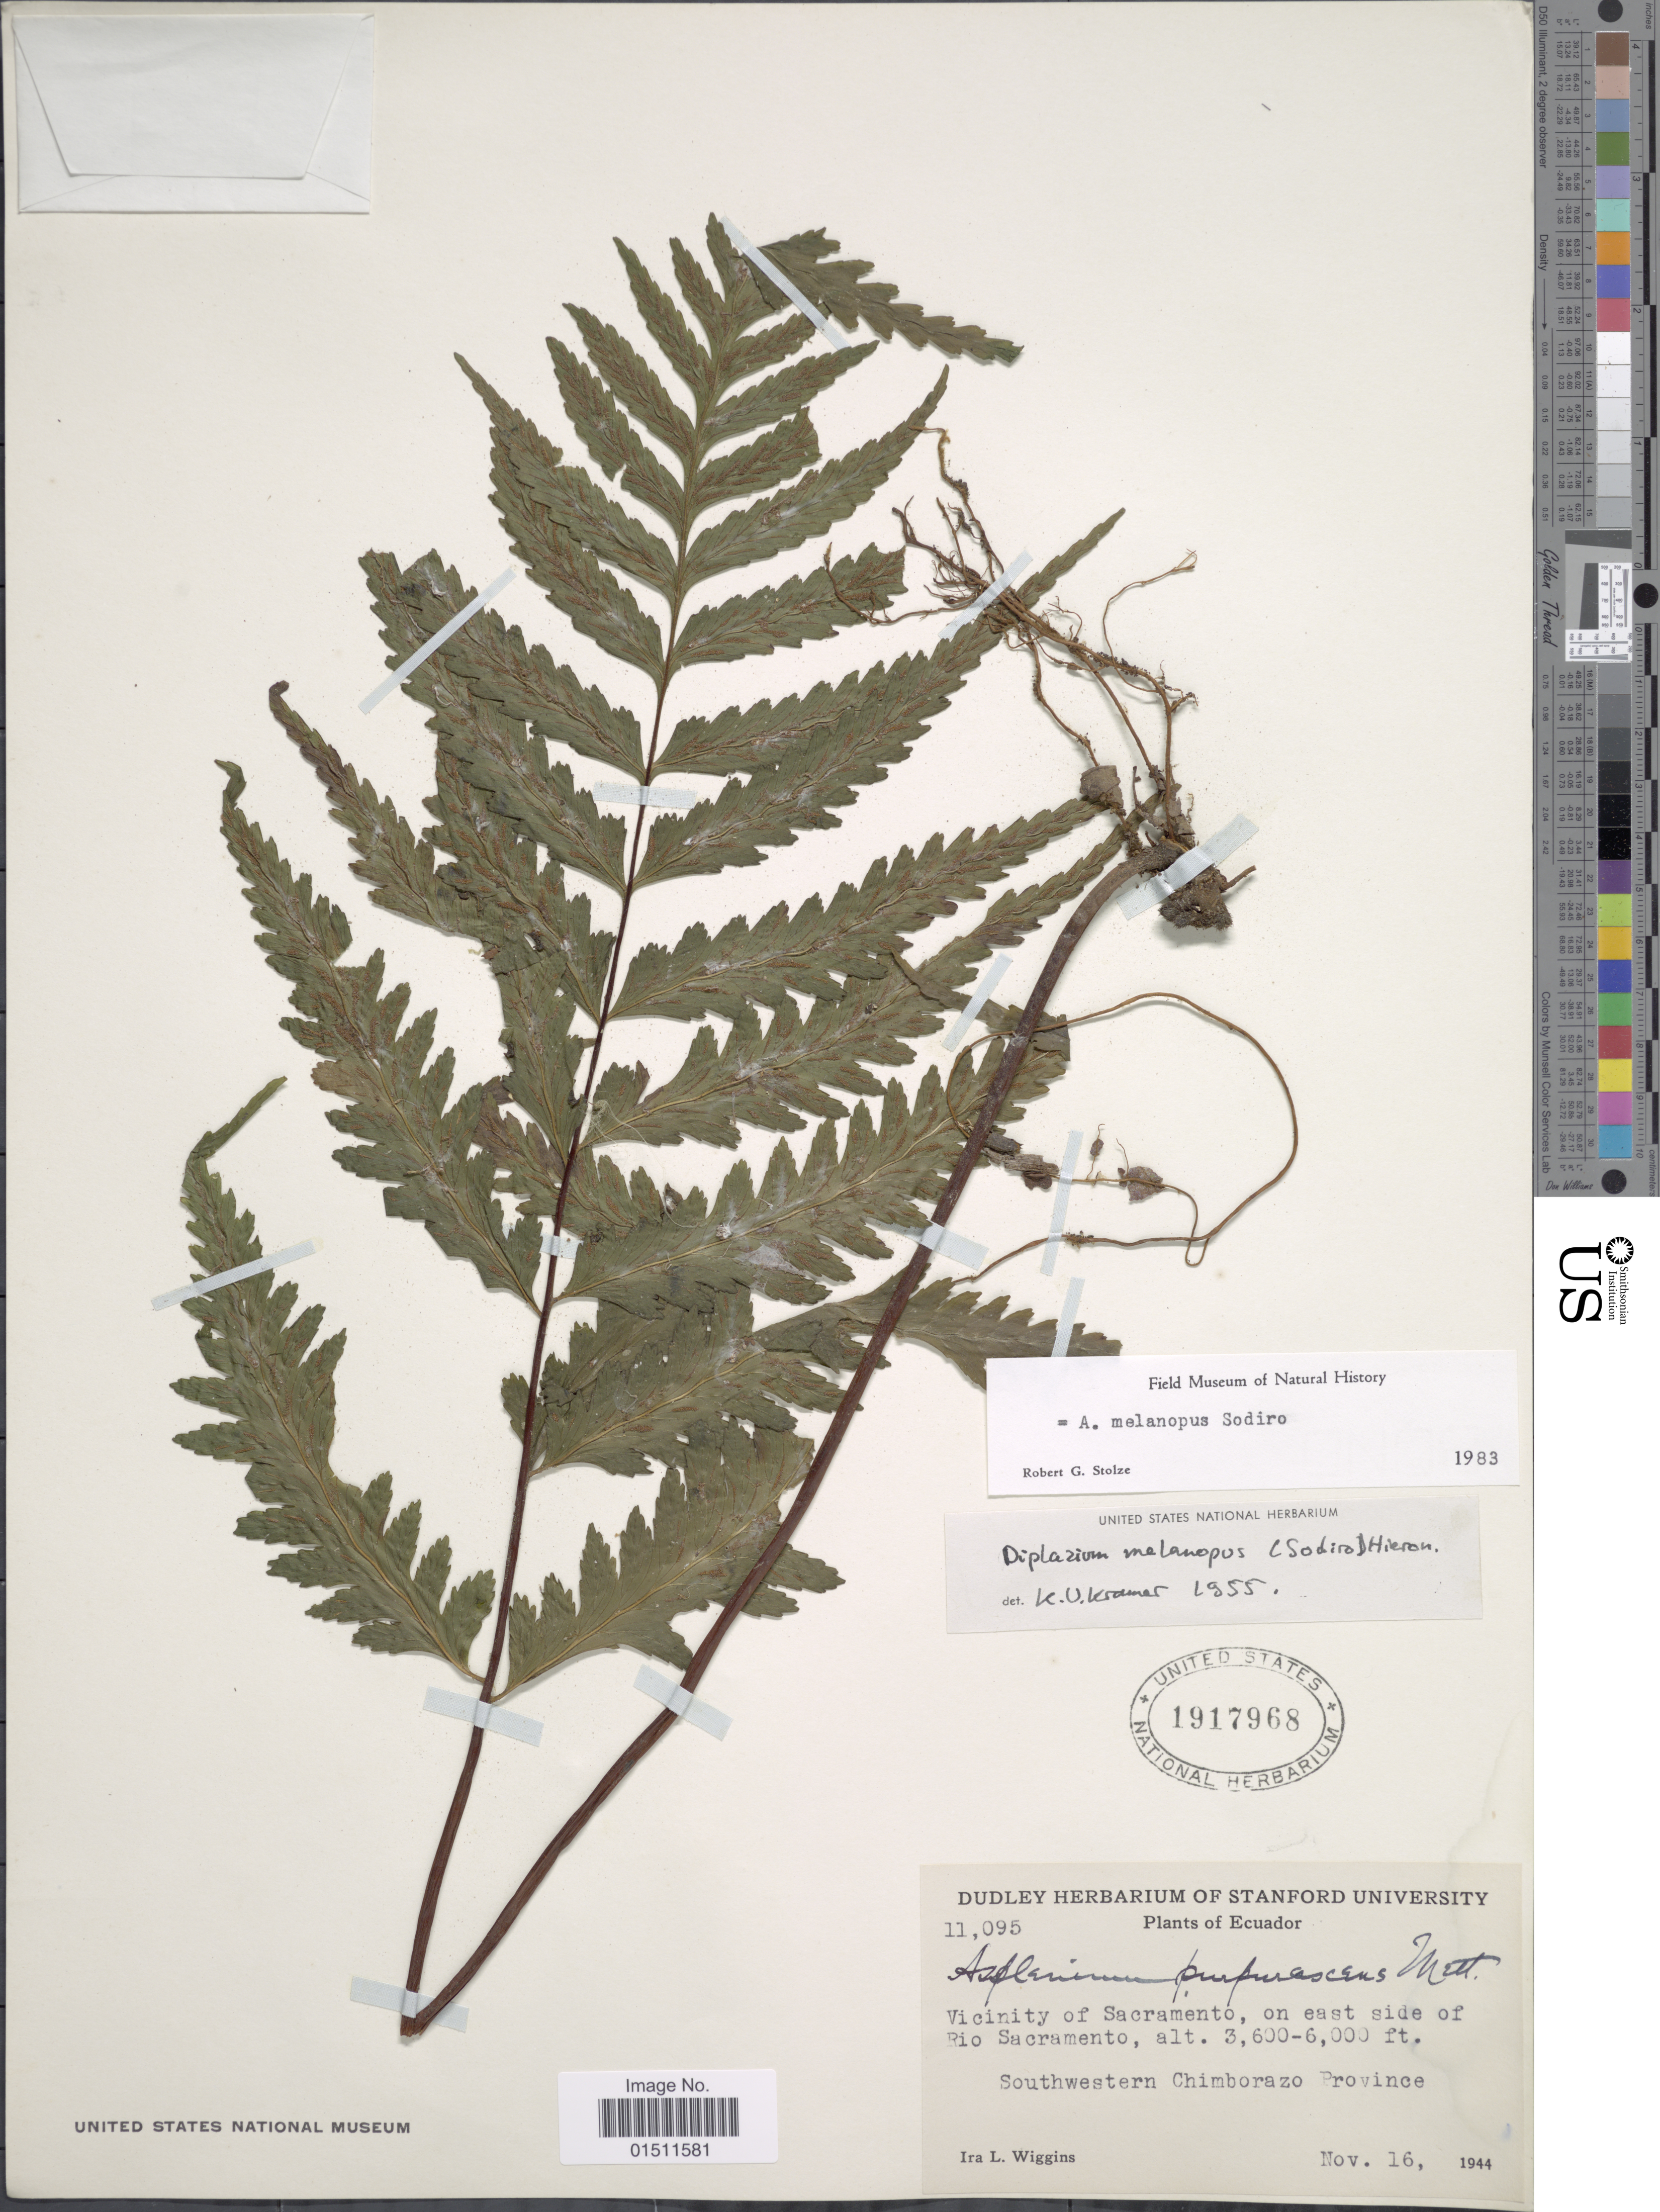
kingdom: Plantae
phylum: Tracheophyta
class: Polypodiopsida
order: Polypodiales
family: Aspleniaceae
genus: Asplenium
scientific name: Asplenium melanopus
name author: Sodiro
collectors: I. L. Wiggins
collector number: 11095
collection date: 1944-11-16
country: Ecuador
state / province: Chimborazo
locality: Vicinity of Sacramento, on east side of Rio Sacramento, Soutwestern Chimborazo Province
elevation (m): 1097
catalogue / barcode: US 1917968